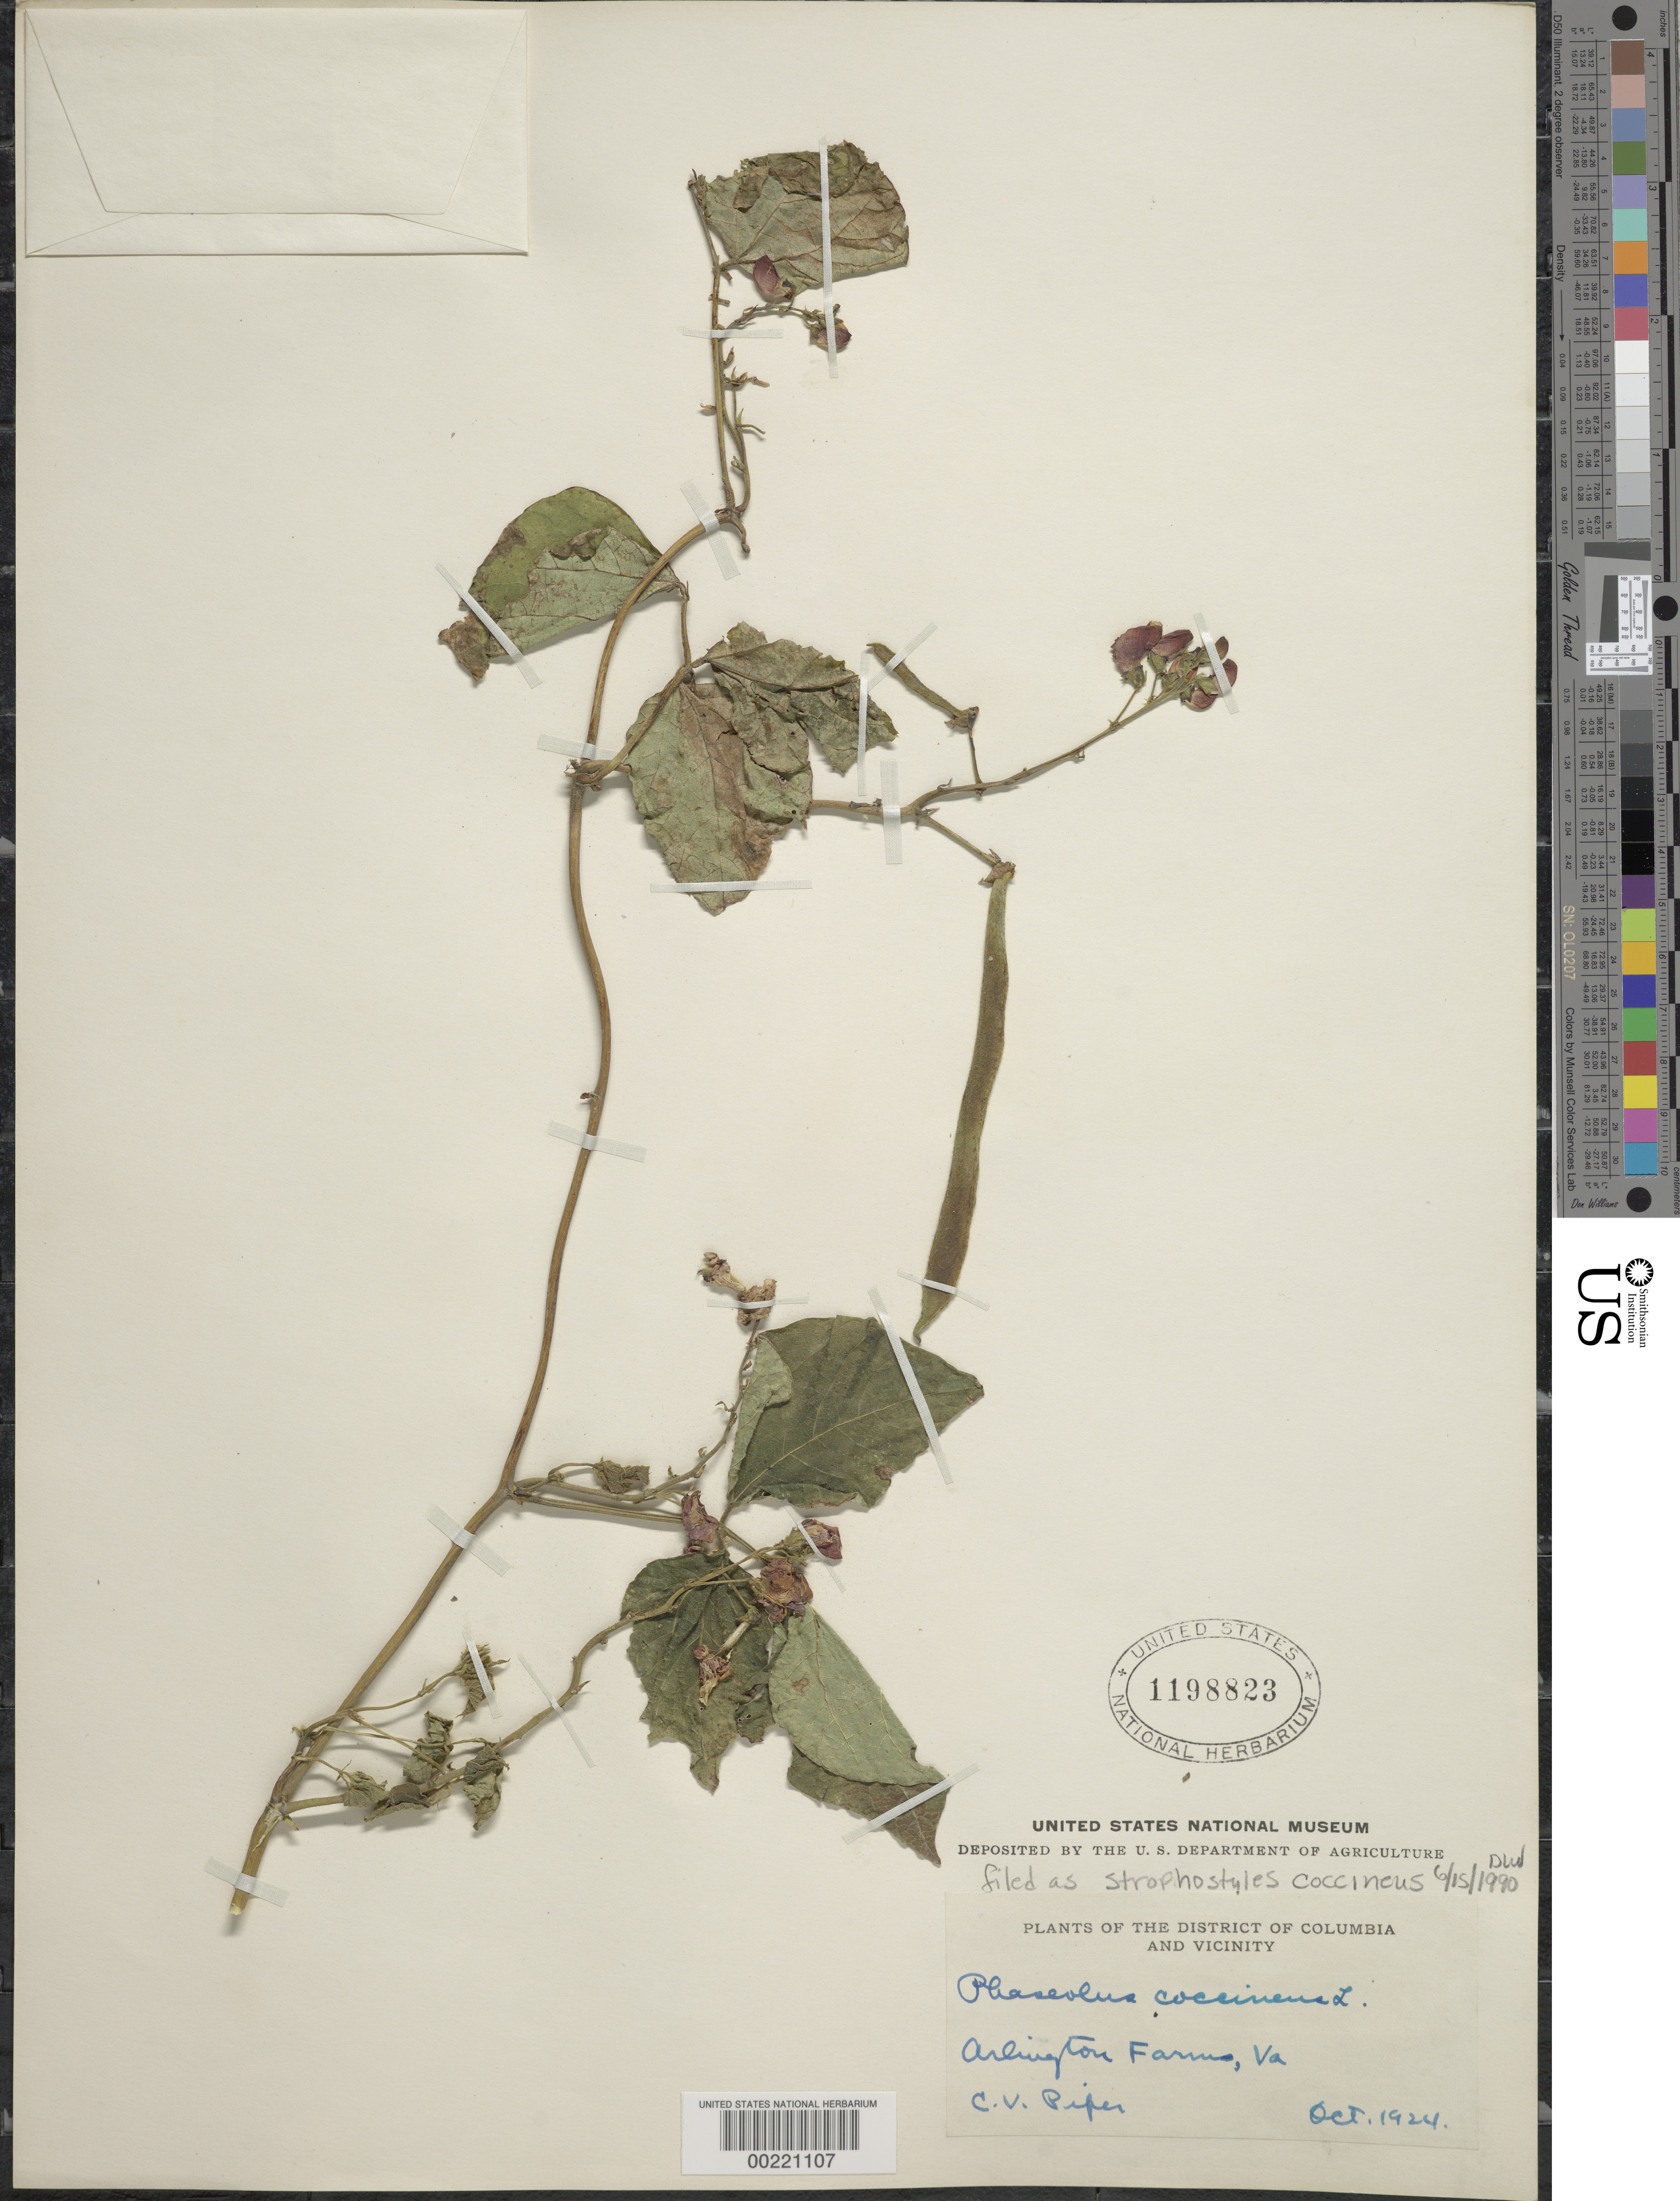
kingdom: Plantae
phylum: Tracheophyta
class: Magnoliopsida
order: Fabales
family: Fabaceae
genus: Phaseolus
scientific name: Phaseolus coccineus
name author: L.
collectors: C. V. Piper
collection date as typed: Oct 1924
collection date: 1924-10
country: United States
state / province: Virginia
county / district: Arlington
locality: Arlington farms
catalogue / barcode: US 1198823